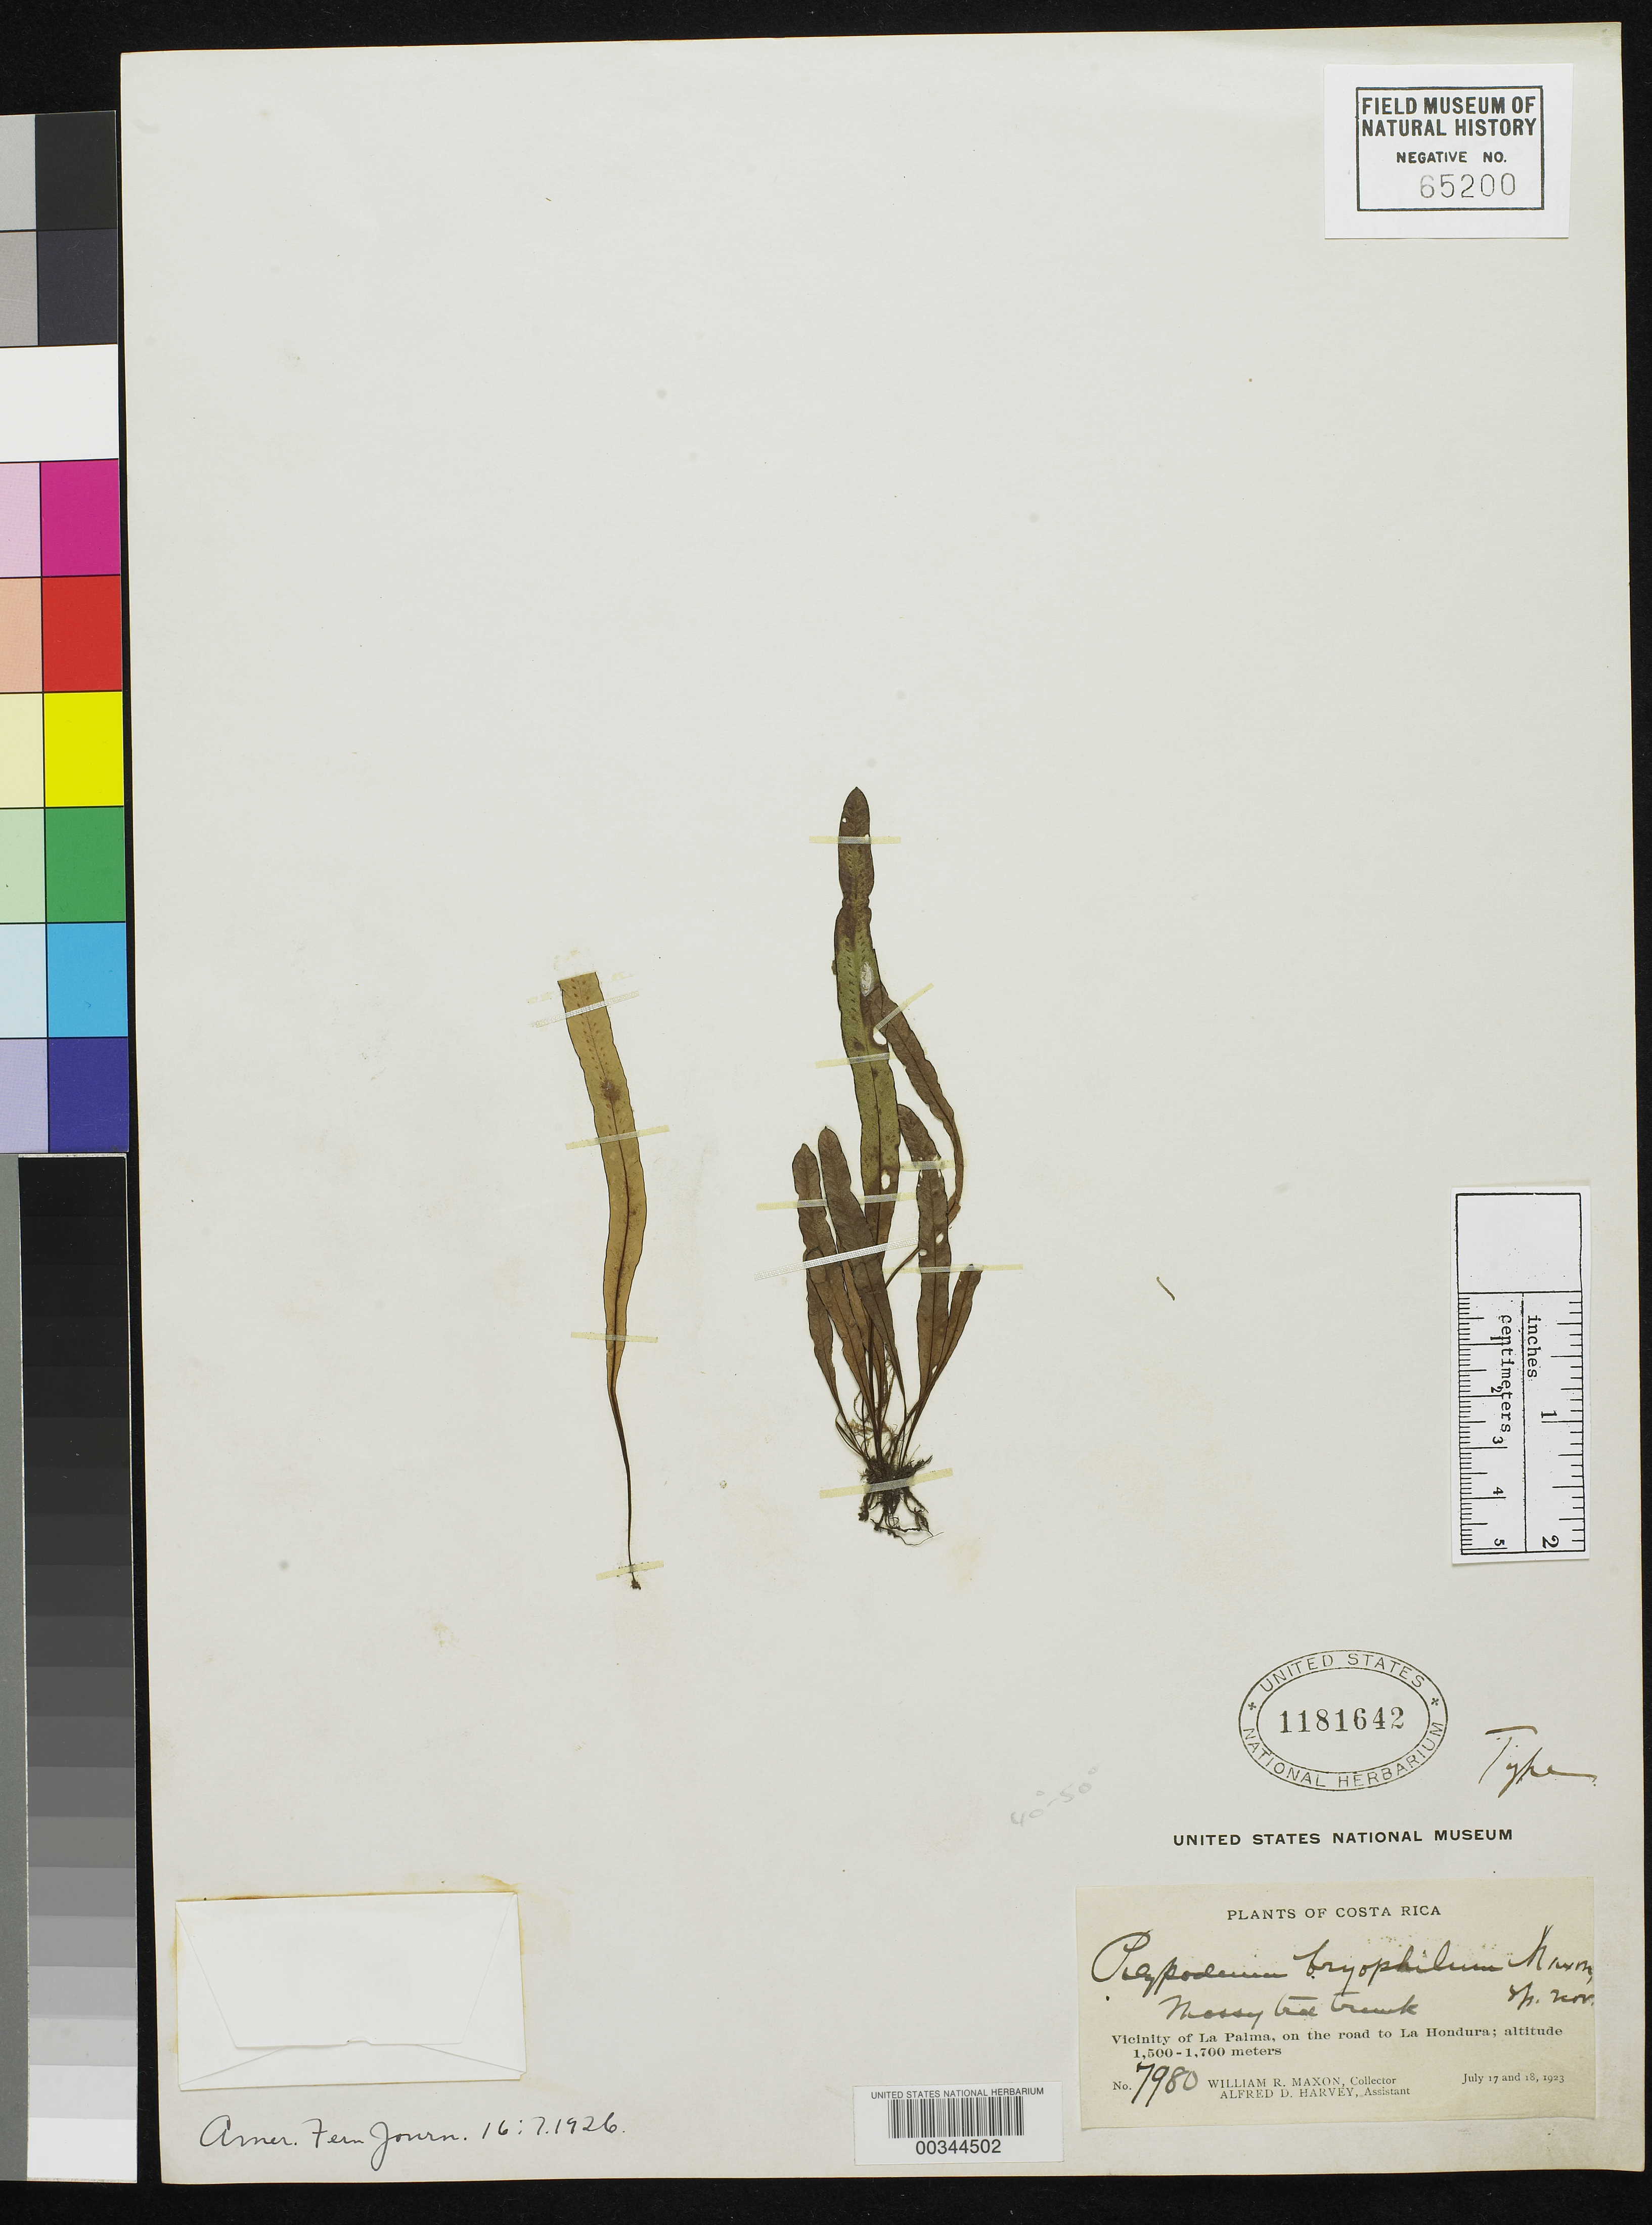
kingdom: Plantae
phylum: Tracheophyta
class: Polypodiopsida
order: Polypodiales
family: Polypodiaceae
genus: Polypodium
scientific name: Polypodium bryophilum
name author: Maxon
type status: Holotype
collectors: W. R. Maxon & A. D. Harvey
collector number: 7980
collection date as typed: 17 Jul 1923 to 18 Jul 1923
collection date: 1923-07-17/1923-07-18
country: Costa Rica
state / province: San José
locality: Vicinity of La Palma, on road to La Hondura.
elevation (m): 1500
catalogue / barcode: US 1181642